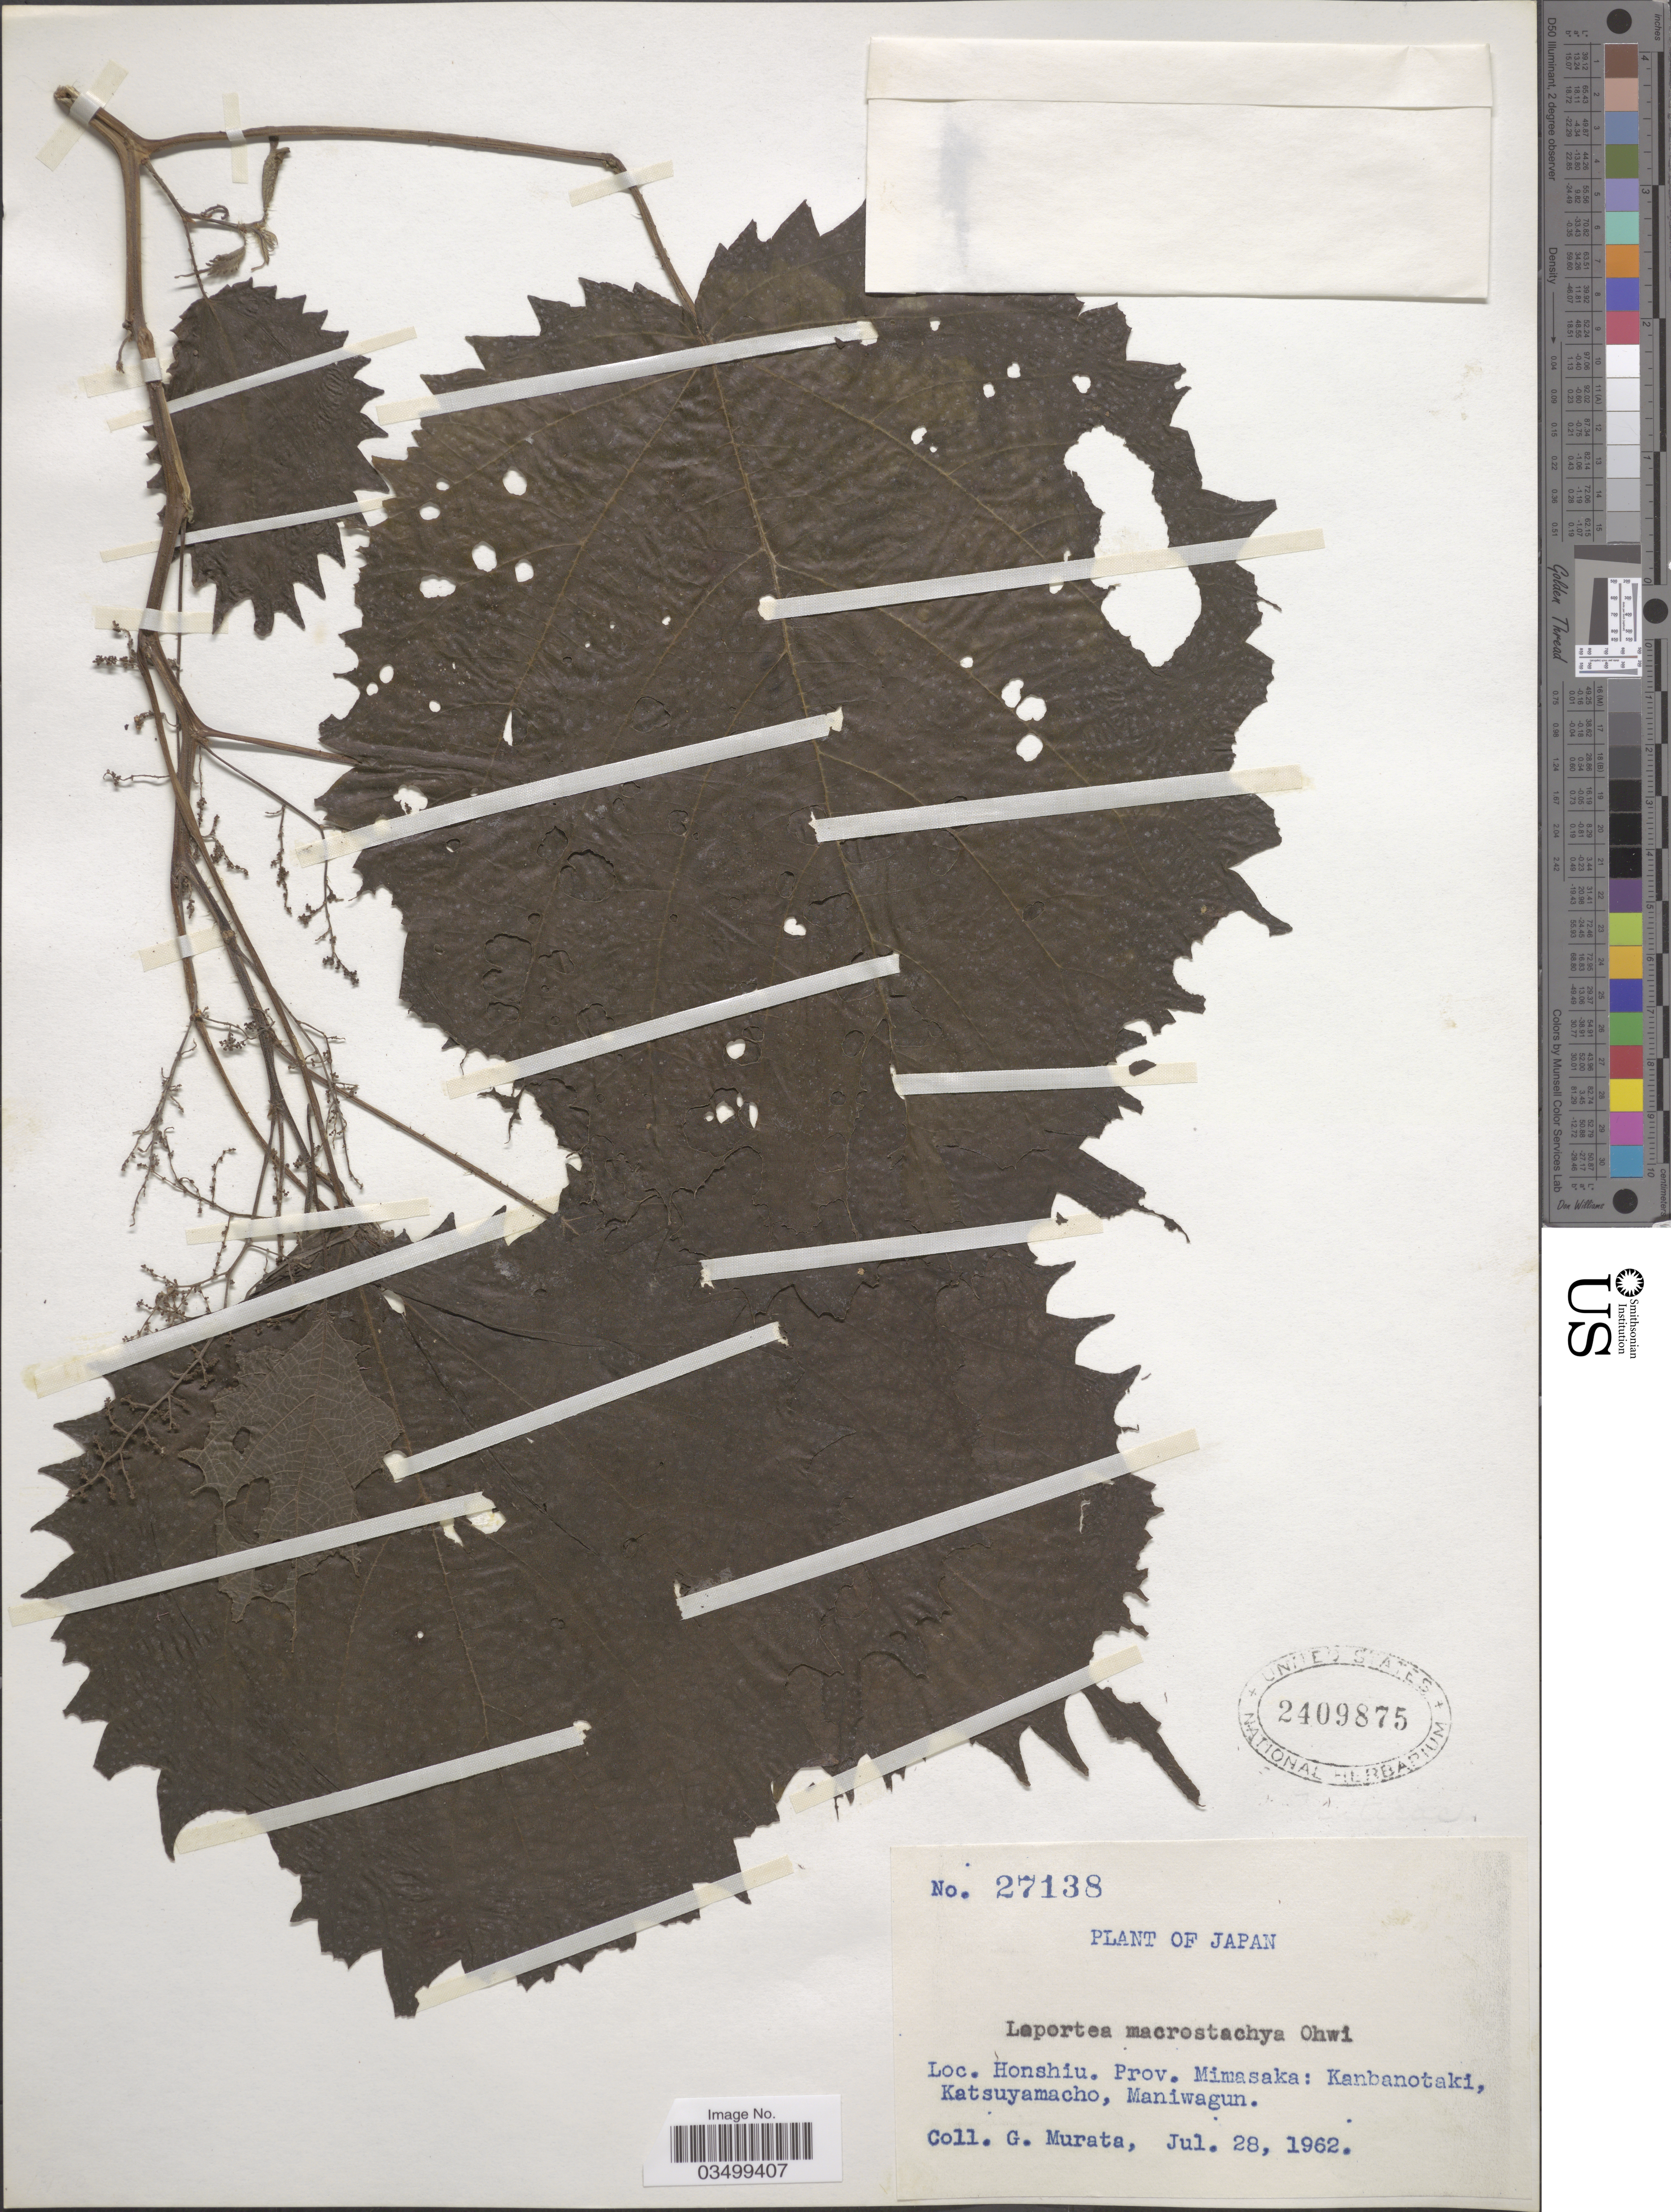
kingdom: Plantae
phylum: Tracheophyta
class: Magnoliopsida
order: Rosales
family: Urticaceae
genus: Laportea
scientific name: Laportea macrostachya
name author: (Maxim.) Ohwi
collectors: G. Murata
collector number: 27138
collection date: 1962-07-28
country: Japan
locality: Honshiu. Prov. Mimasaka: Kanbanotaki, Katsuyamacho, Maniwagun.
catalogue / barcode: US 2409875